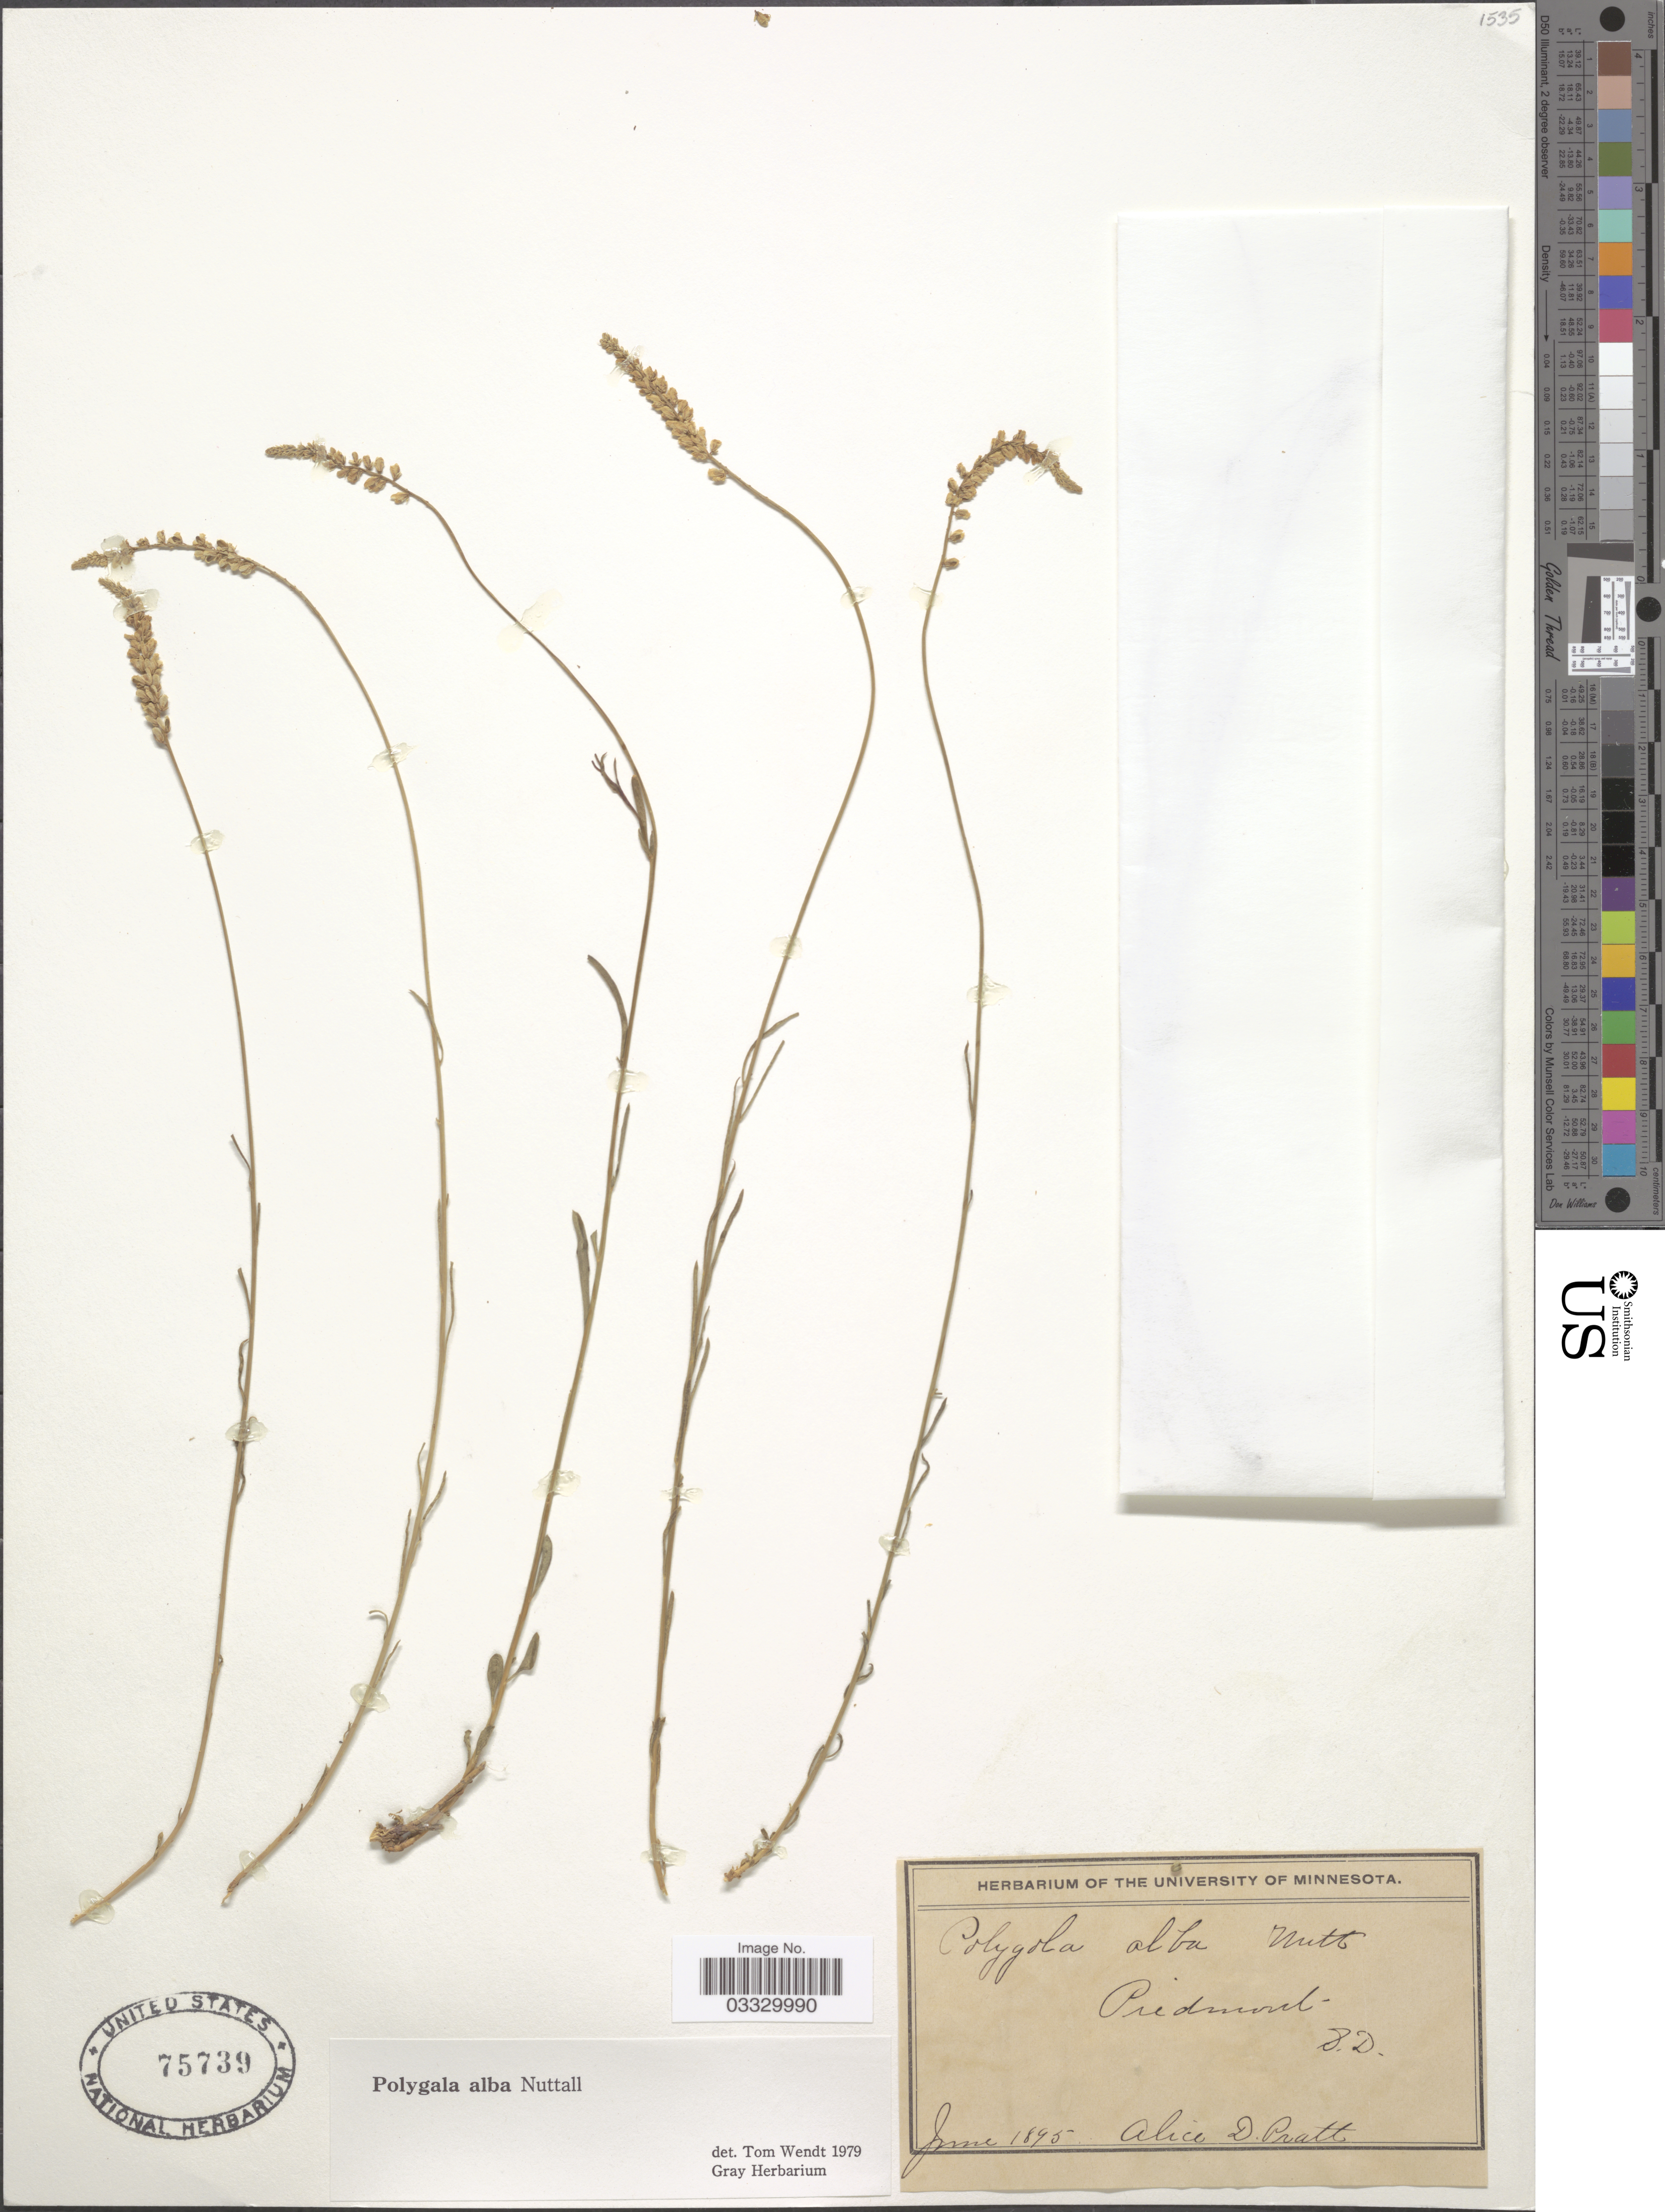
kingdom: Plantae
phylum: Tracheophyta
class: Magnoliopsida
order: Fabales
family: Polygalaceae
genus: Polygala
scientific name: Polygala alba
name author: Nutt.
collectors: A. Pratt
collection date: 1895-06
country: United States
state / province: South Dakota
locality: Piedmont.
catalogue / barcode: US 75739